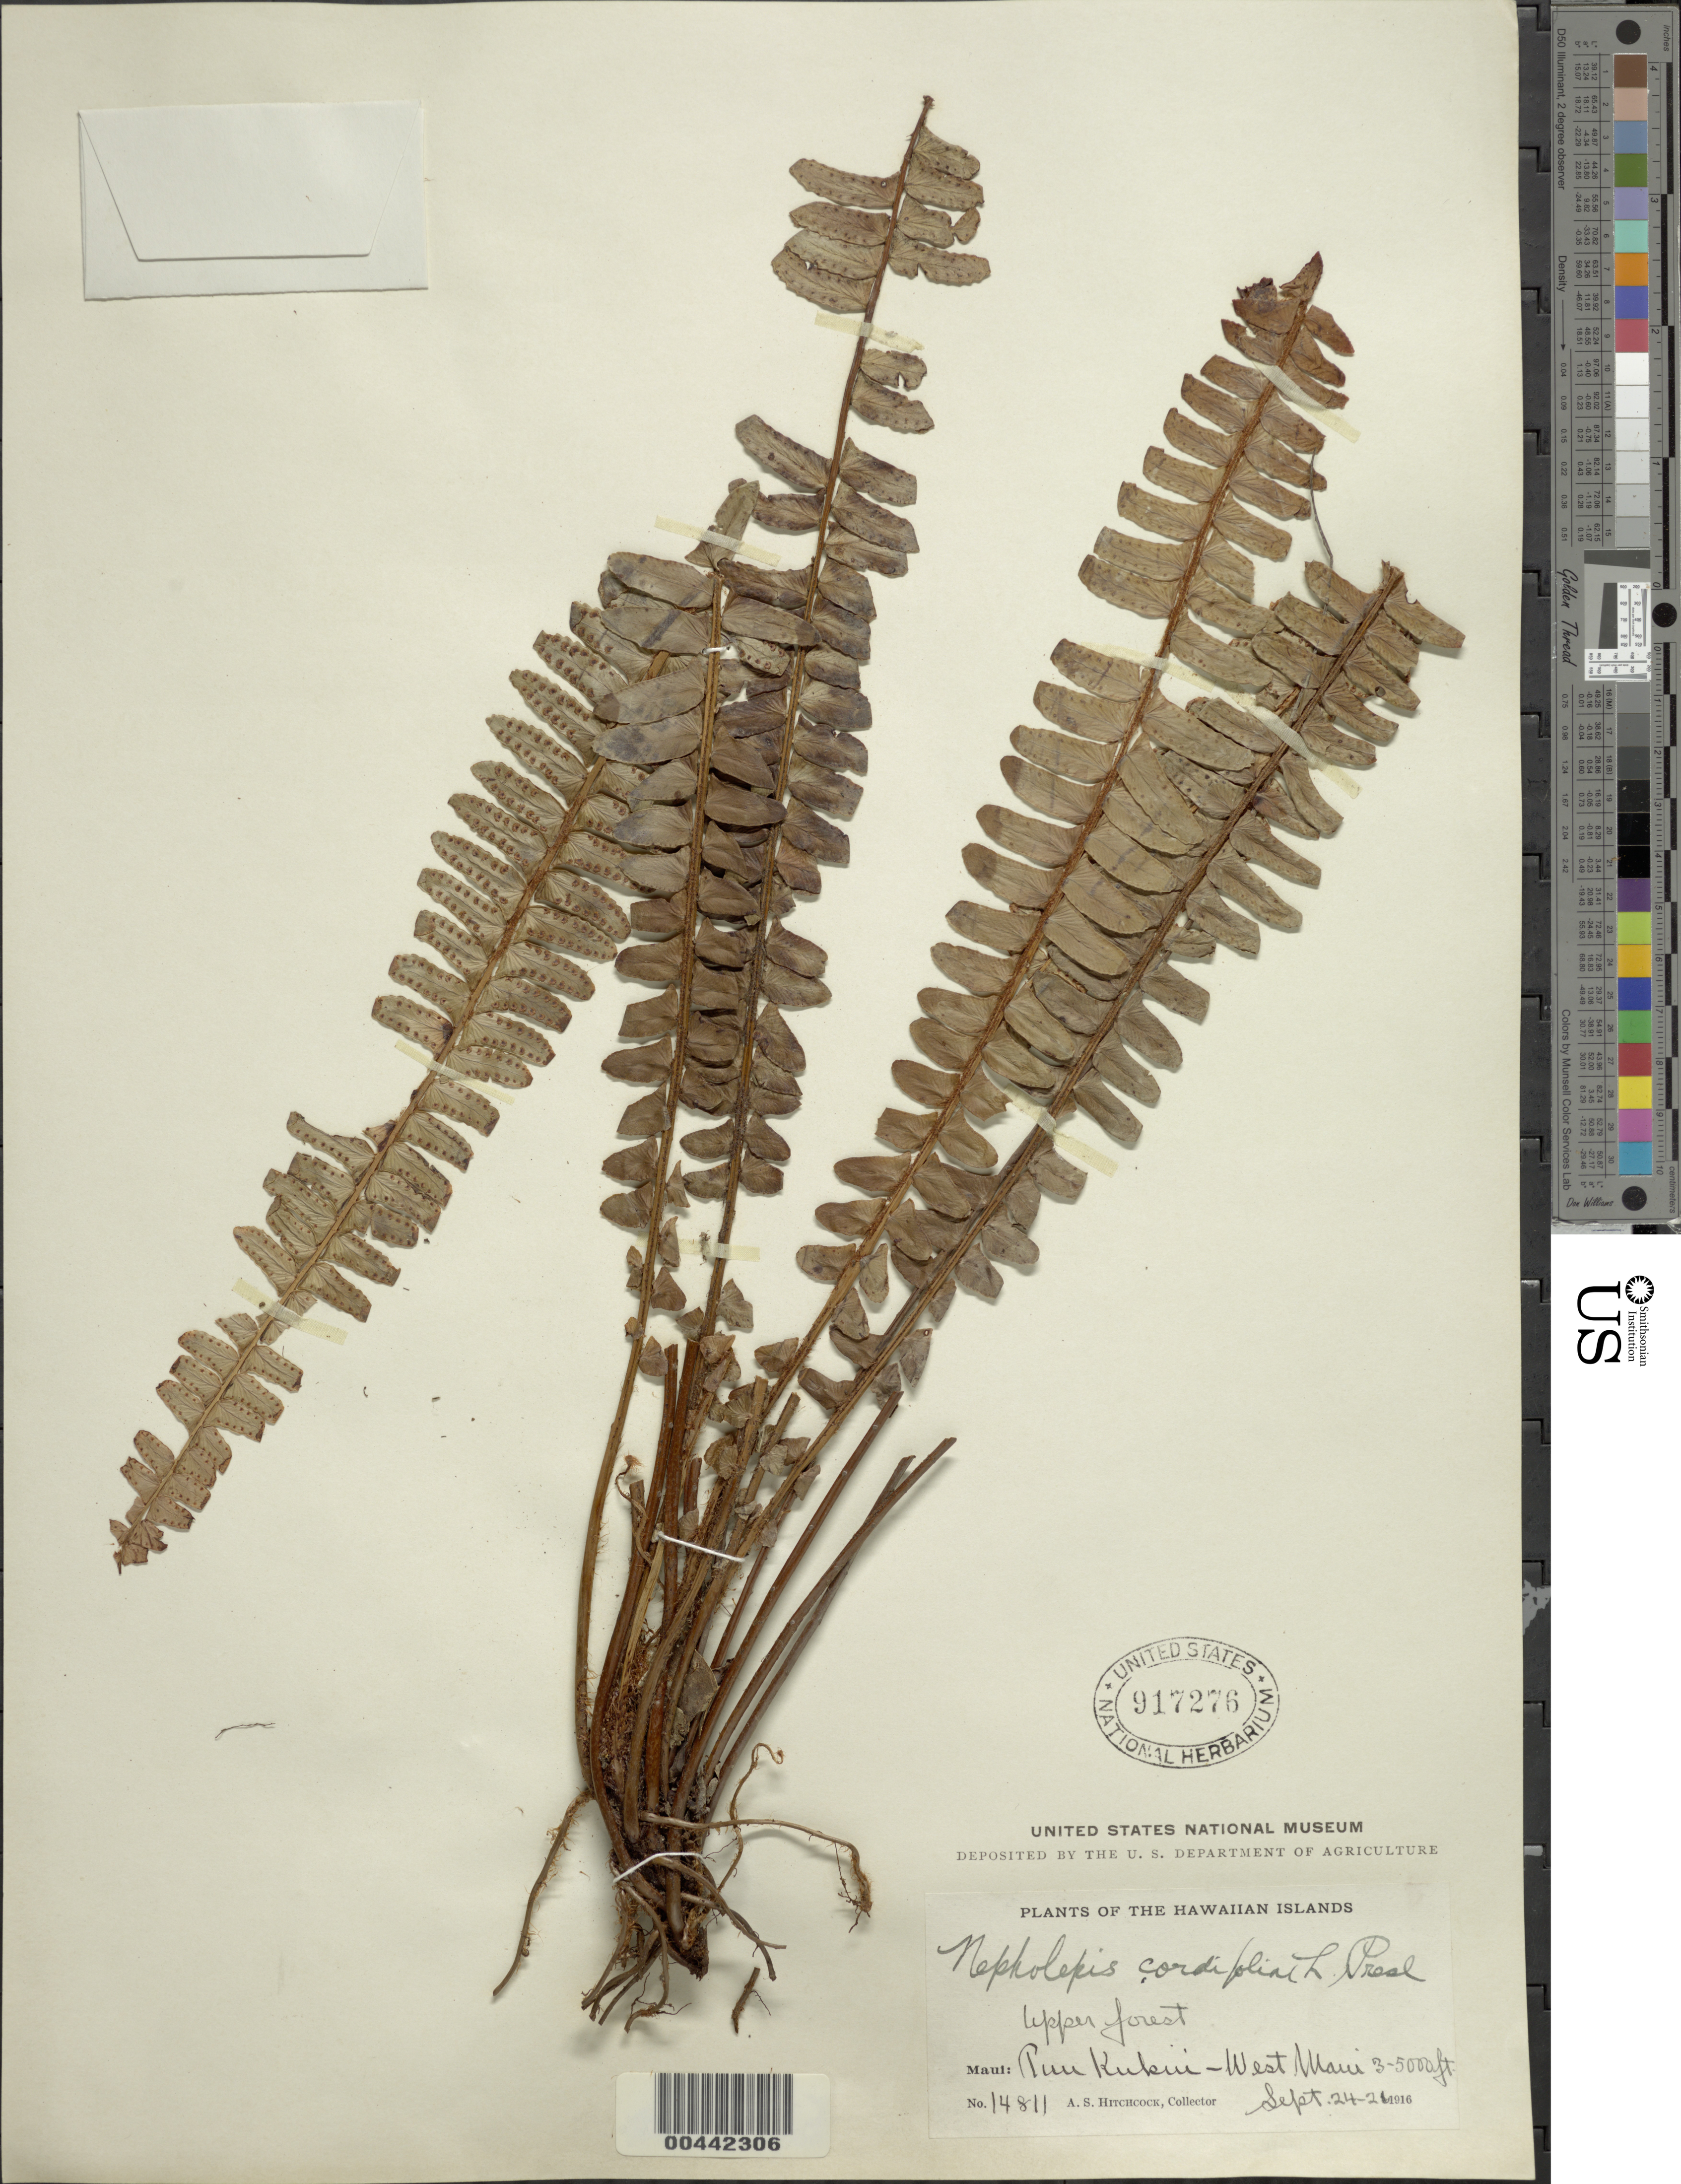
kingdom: Plantae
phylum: Tracheophyta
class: Polypodiopsida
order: Polypodiales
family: Nephrolepidaceae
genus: Nephrolepis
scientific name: Nephrolepis cordifolia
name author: (L.) C. Presl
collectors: A. S. Hitchcock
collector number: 14811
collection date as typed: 24 Sep 1916 to 26 Sep 1916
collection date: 1916-09-24/1916-09-26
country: United States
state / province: Hawaii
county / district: Maui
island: Maui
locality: Maui, Puu Kukui, W Maui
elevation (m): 914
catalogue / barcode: US 917276